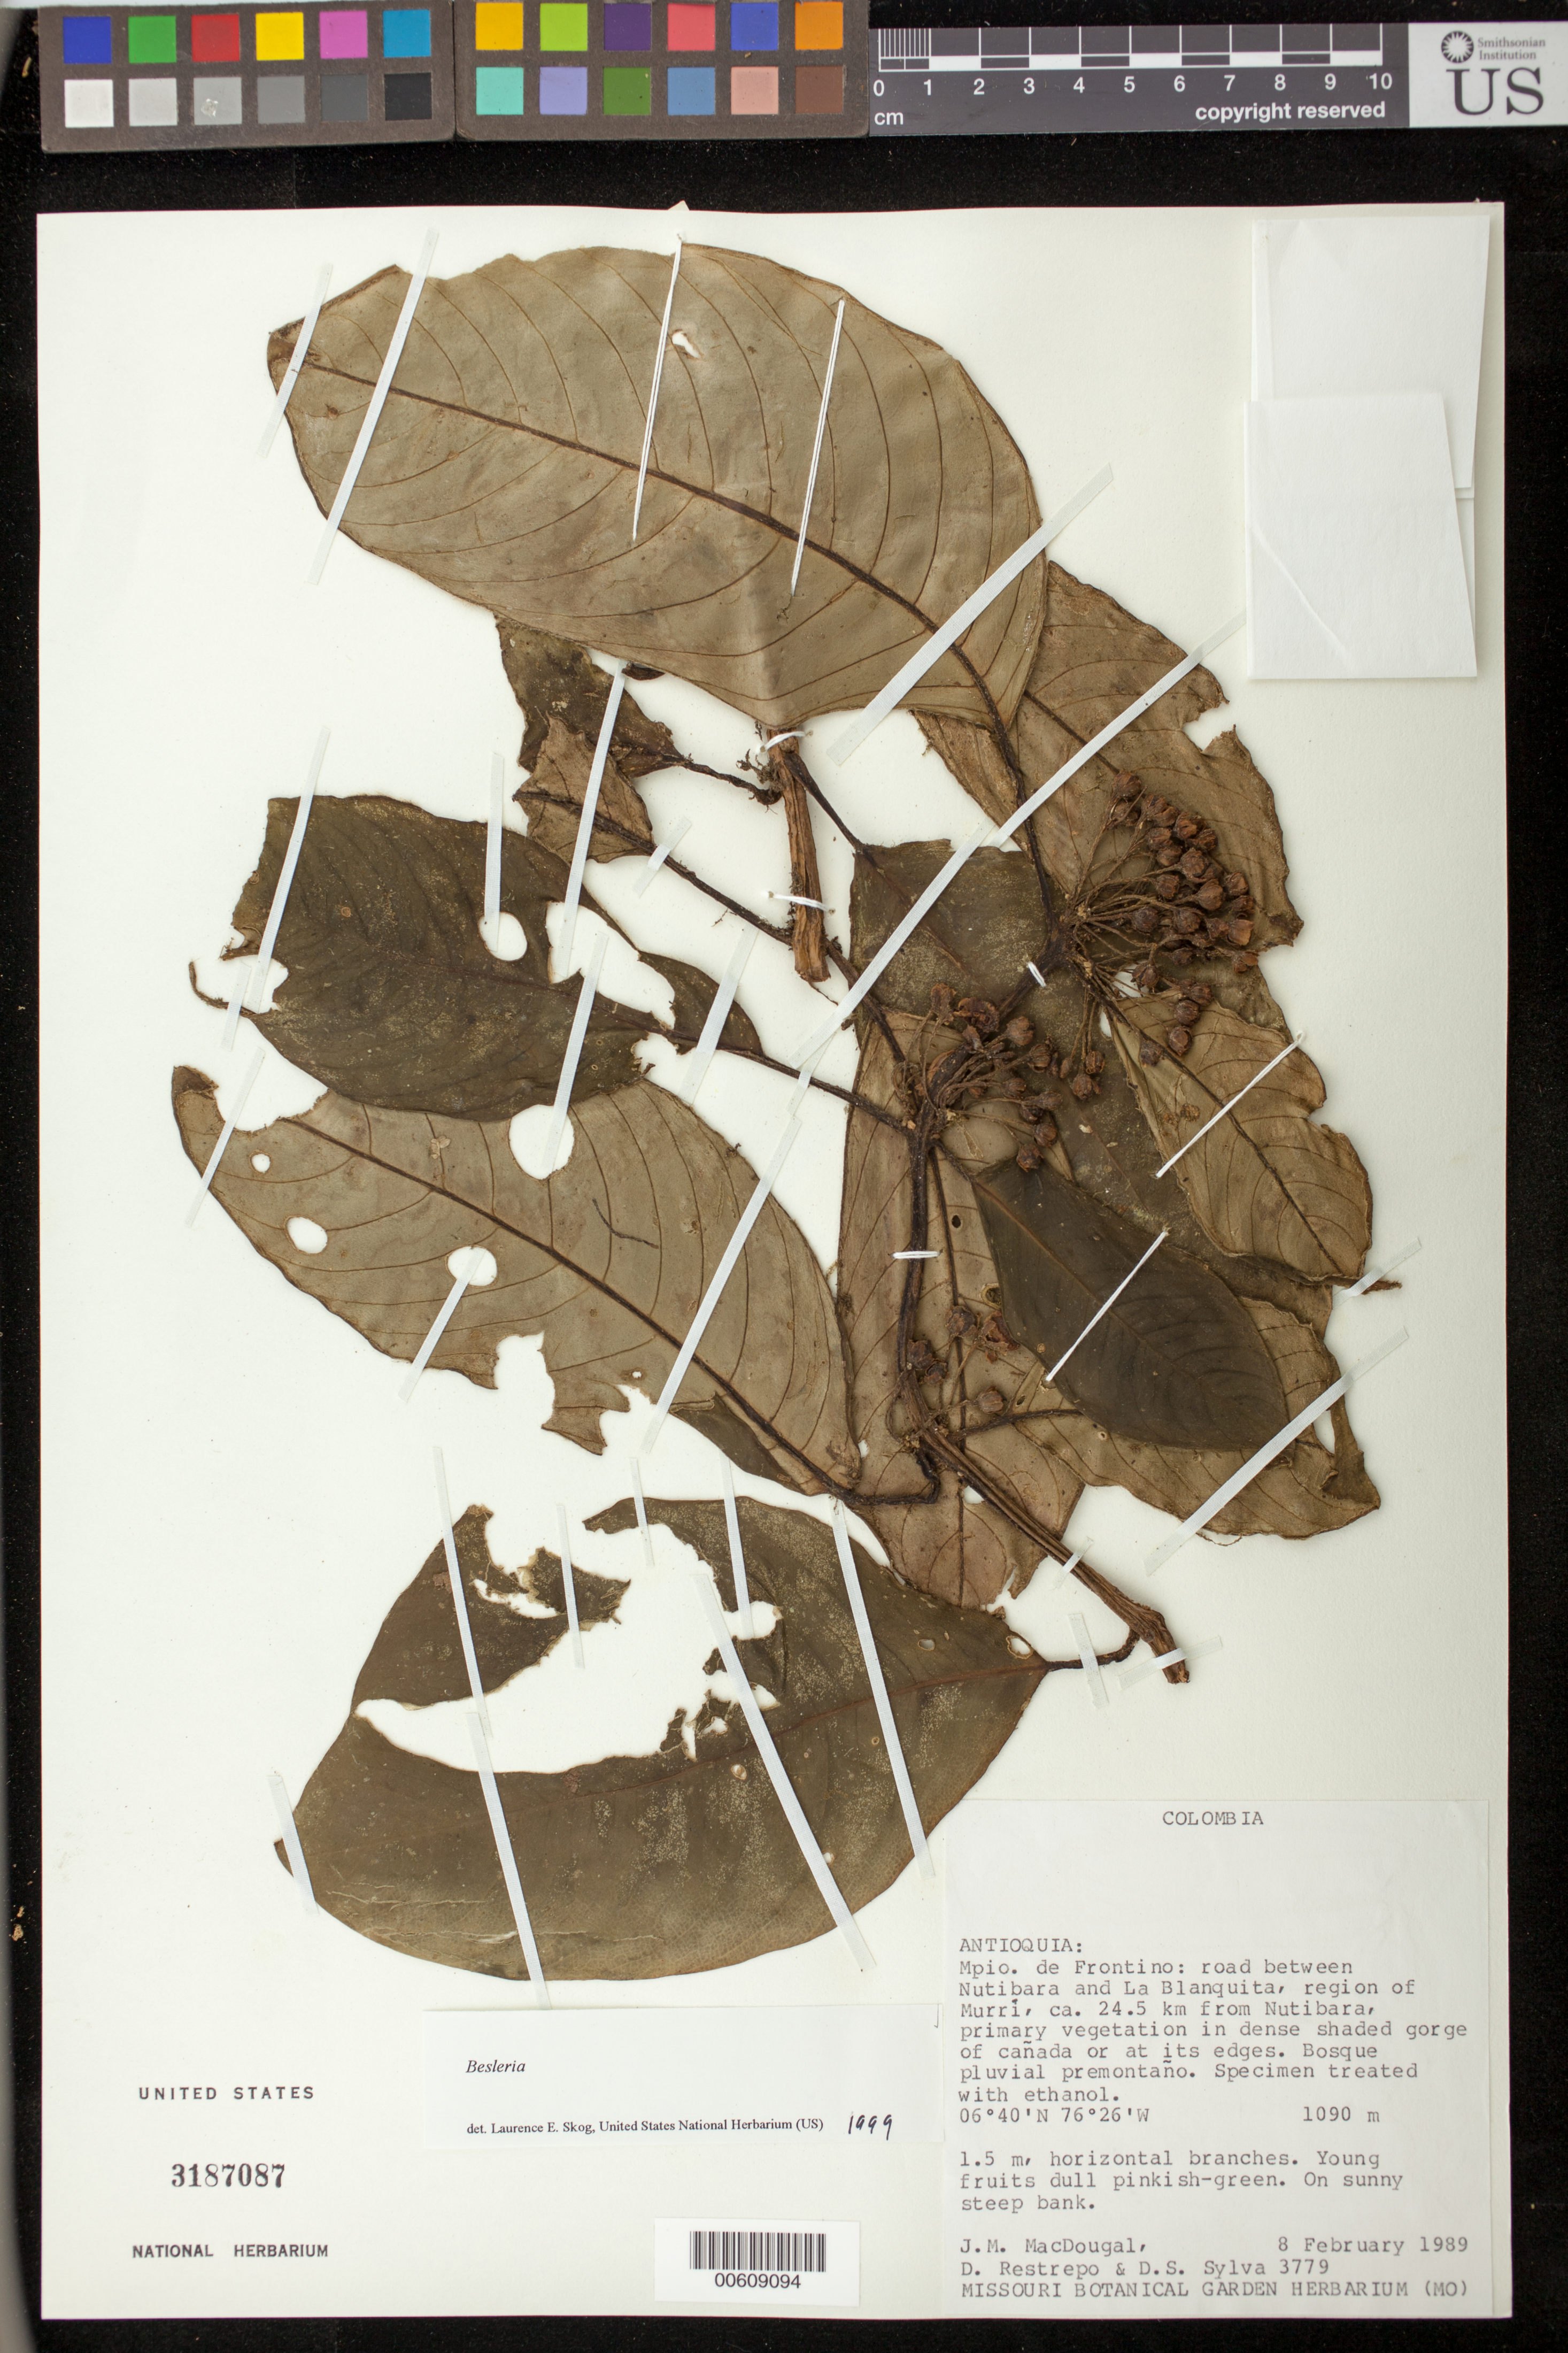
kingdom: Plantae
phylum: Tracheophyta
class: Magnoliopsida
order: Lamiales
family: Gesneriaceae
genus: Besleria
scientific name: Besleria sp.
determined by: Skog, Laurence E.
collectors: J. M. MacDougal, D. Restrepo & D. Sylva-S.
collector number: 3779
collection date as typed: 08 Feb 1989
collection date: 1989-02-08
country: Colombia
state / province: Antioquia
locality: Mpio. de Frontino: road between Nutibara and La Blanquita, region of Murrí, ca. 24.5 km from Nutibara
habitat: Primary vegetation in dense shaded gorge of cañada or at its edges; bosque pluvial premontano; on sunny steep bank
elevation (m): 1090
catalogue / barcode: US 3187087